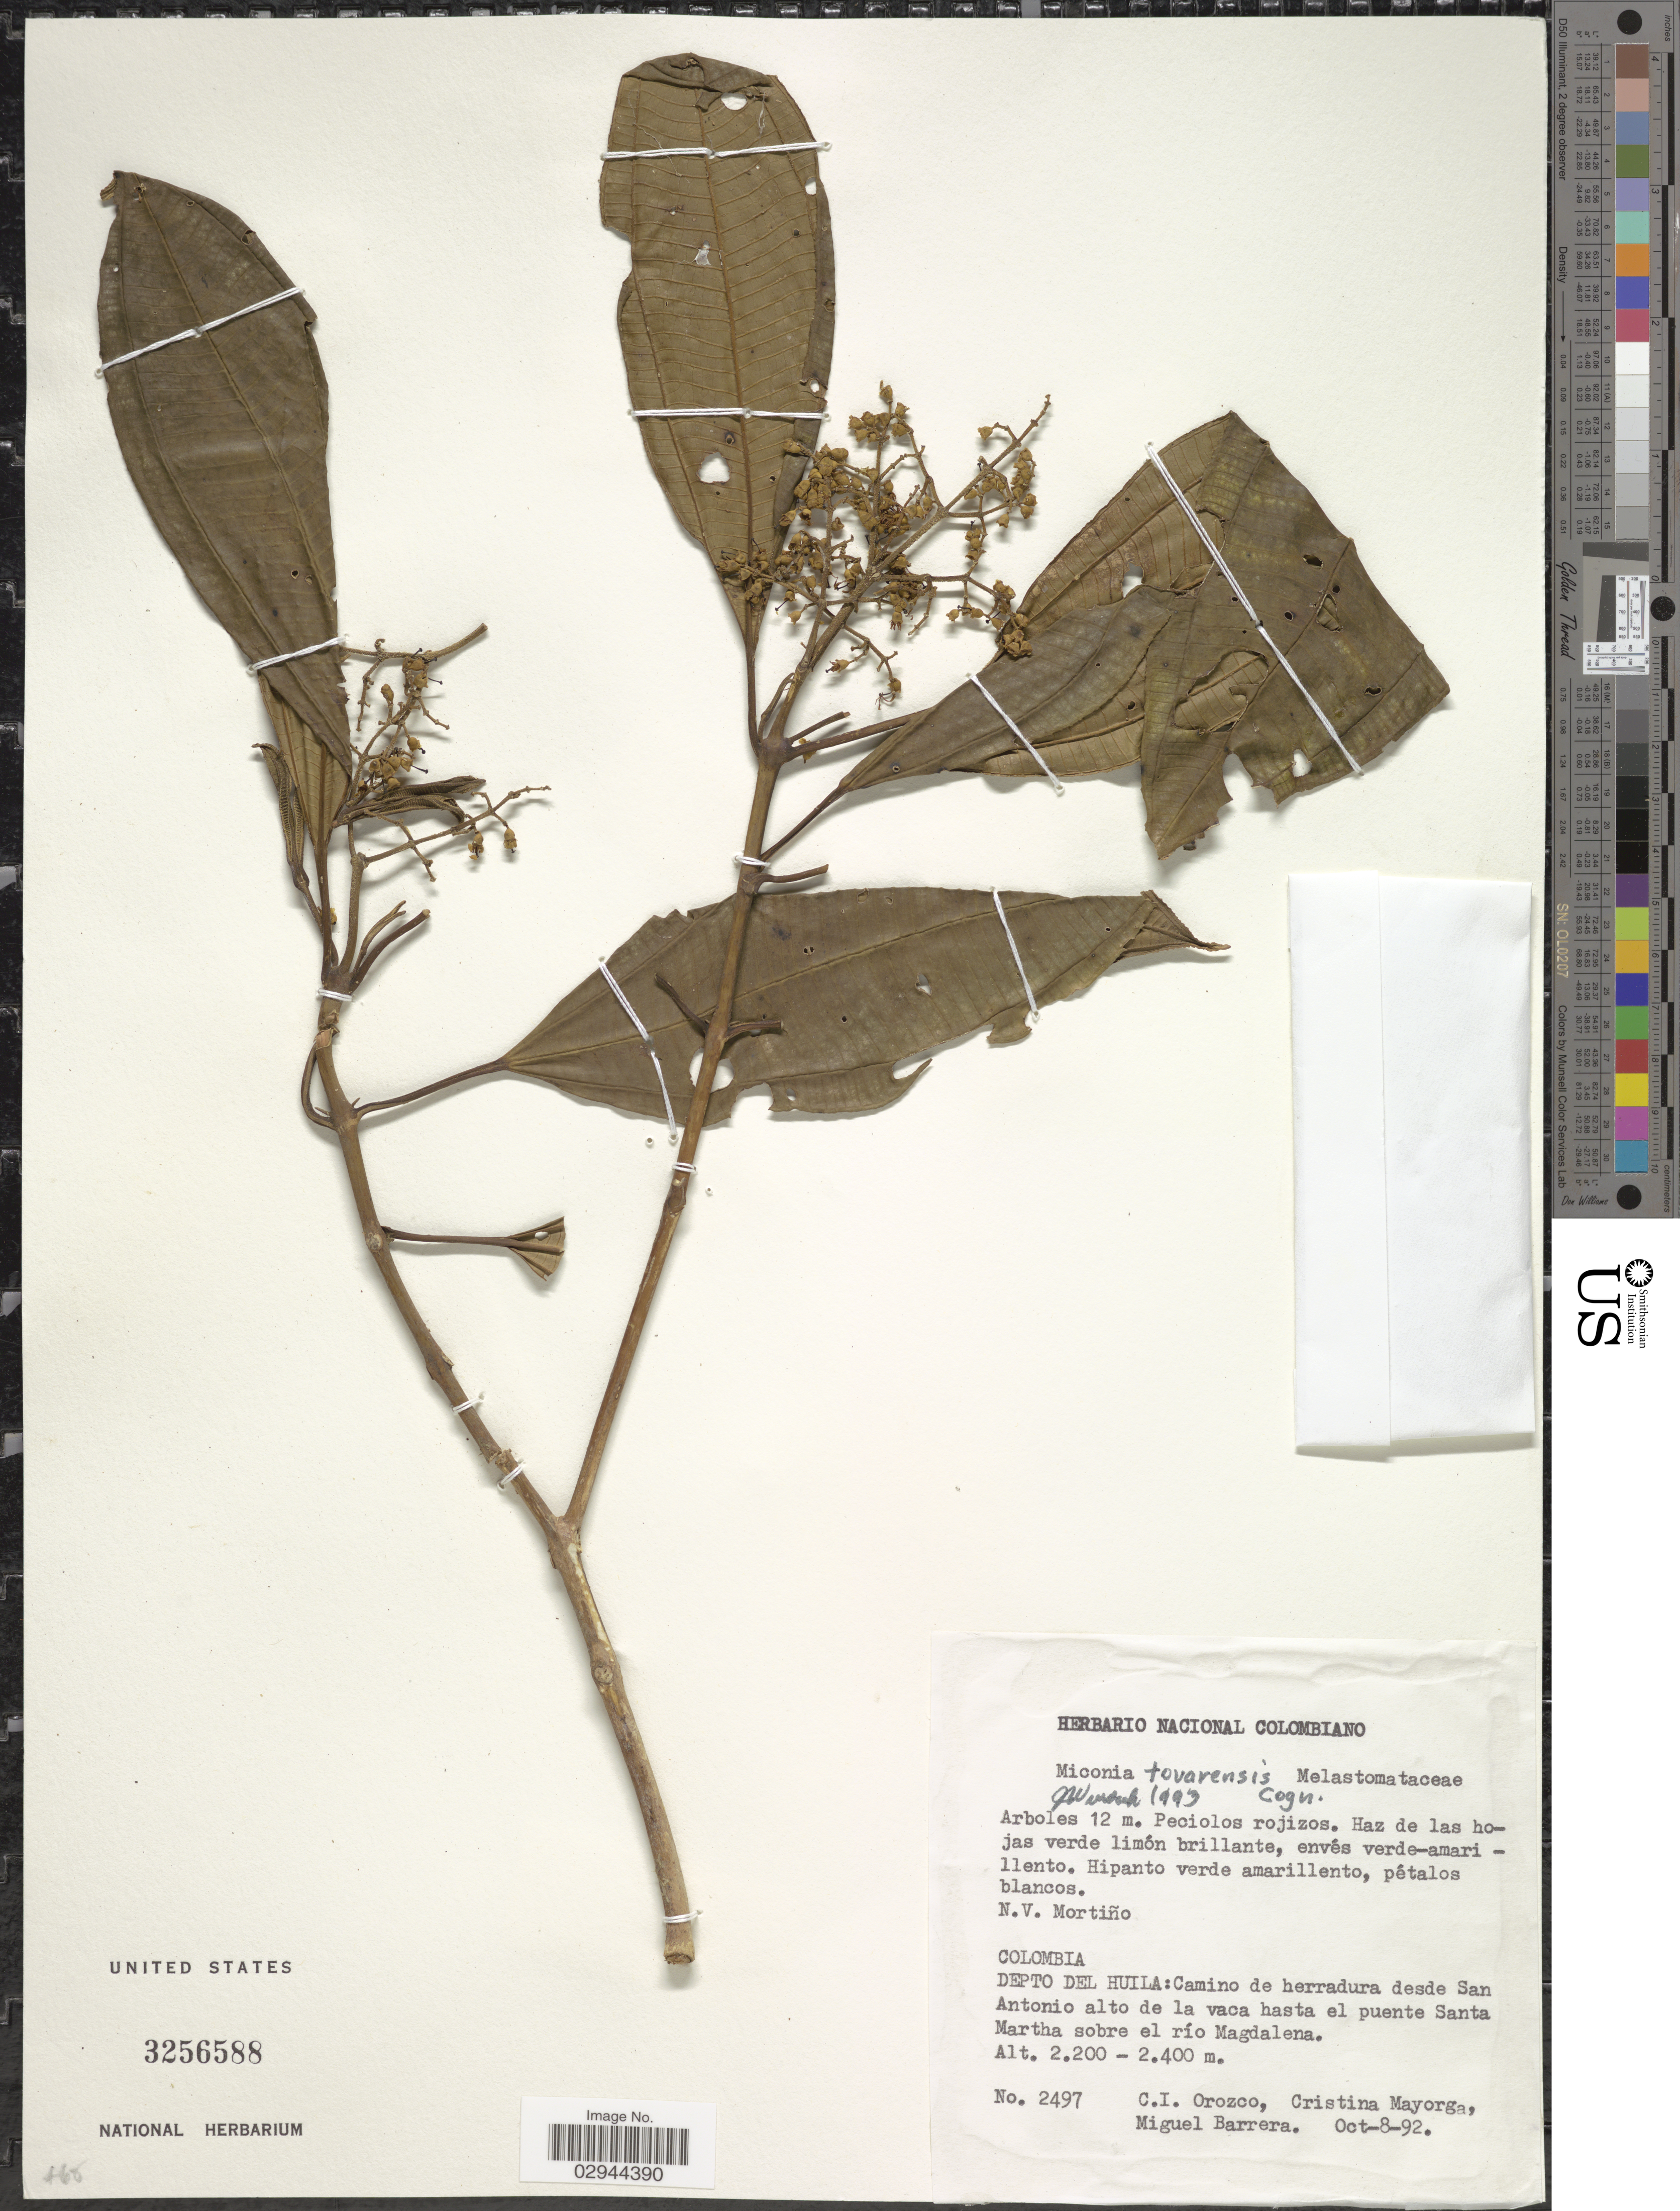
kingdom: Plantae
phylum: Tracheophyta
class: Magnoliopsida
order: Myrtales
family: Melastomataceae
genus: Miconia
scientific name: Miconia tovarensis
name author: Cogn.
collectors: C. I. Orozco, C. Mayorga & M. Barrera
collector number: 2497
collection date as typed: Transcribed d/m/y: 8/10/92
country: Colombia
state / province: Huila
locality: Depto del Huila: Camino de herradura desde San Antonio alto de la vaca hasta el puente Santa Martha sobre el río Magdalena.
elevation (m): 2200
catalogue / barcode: US 3256588